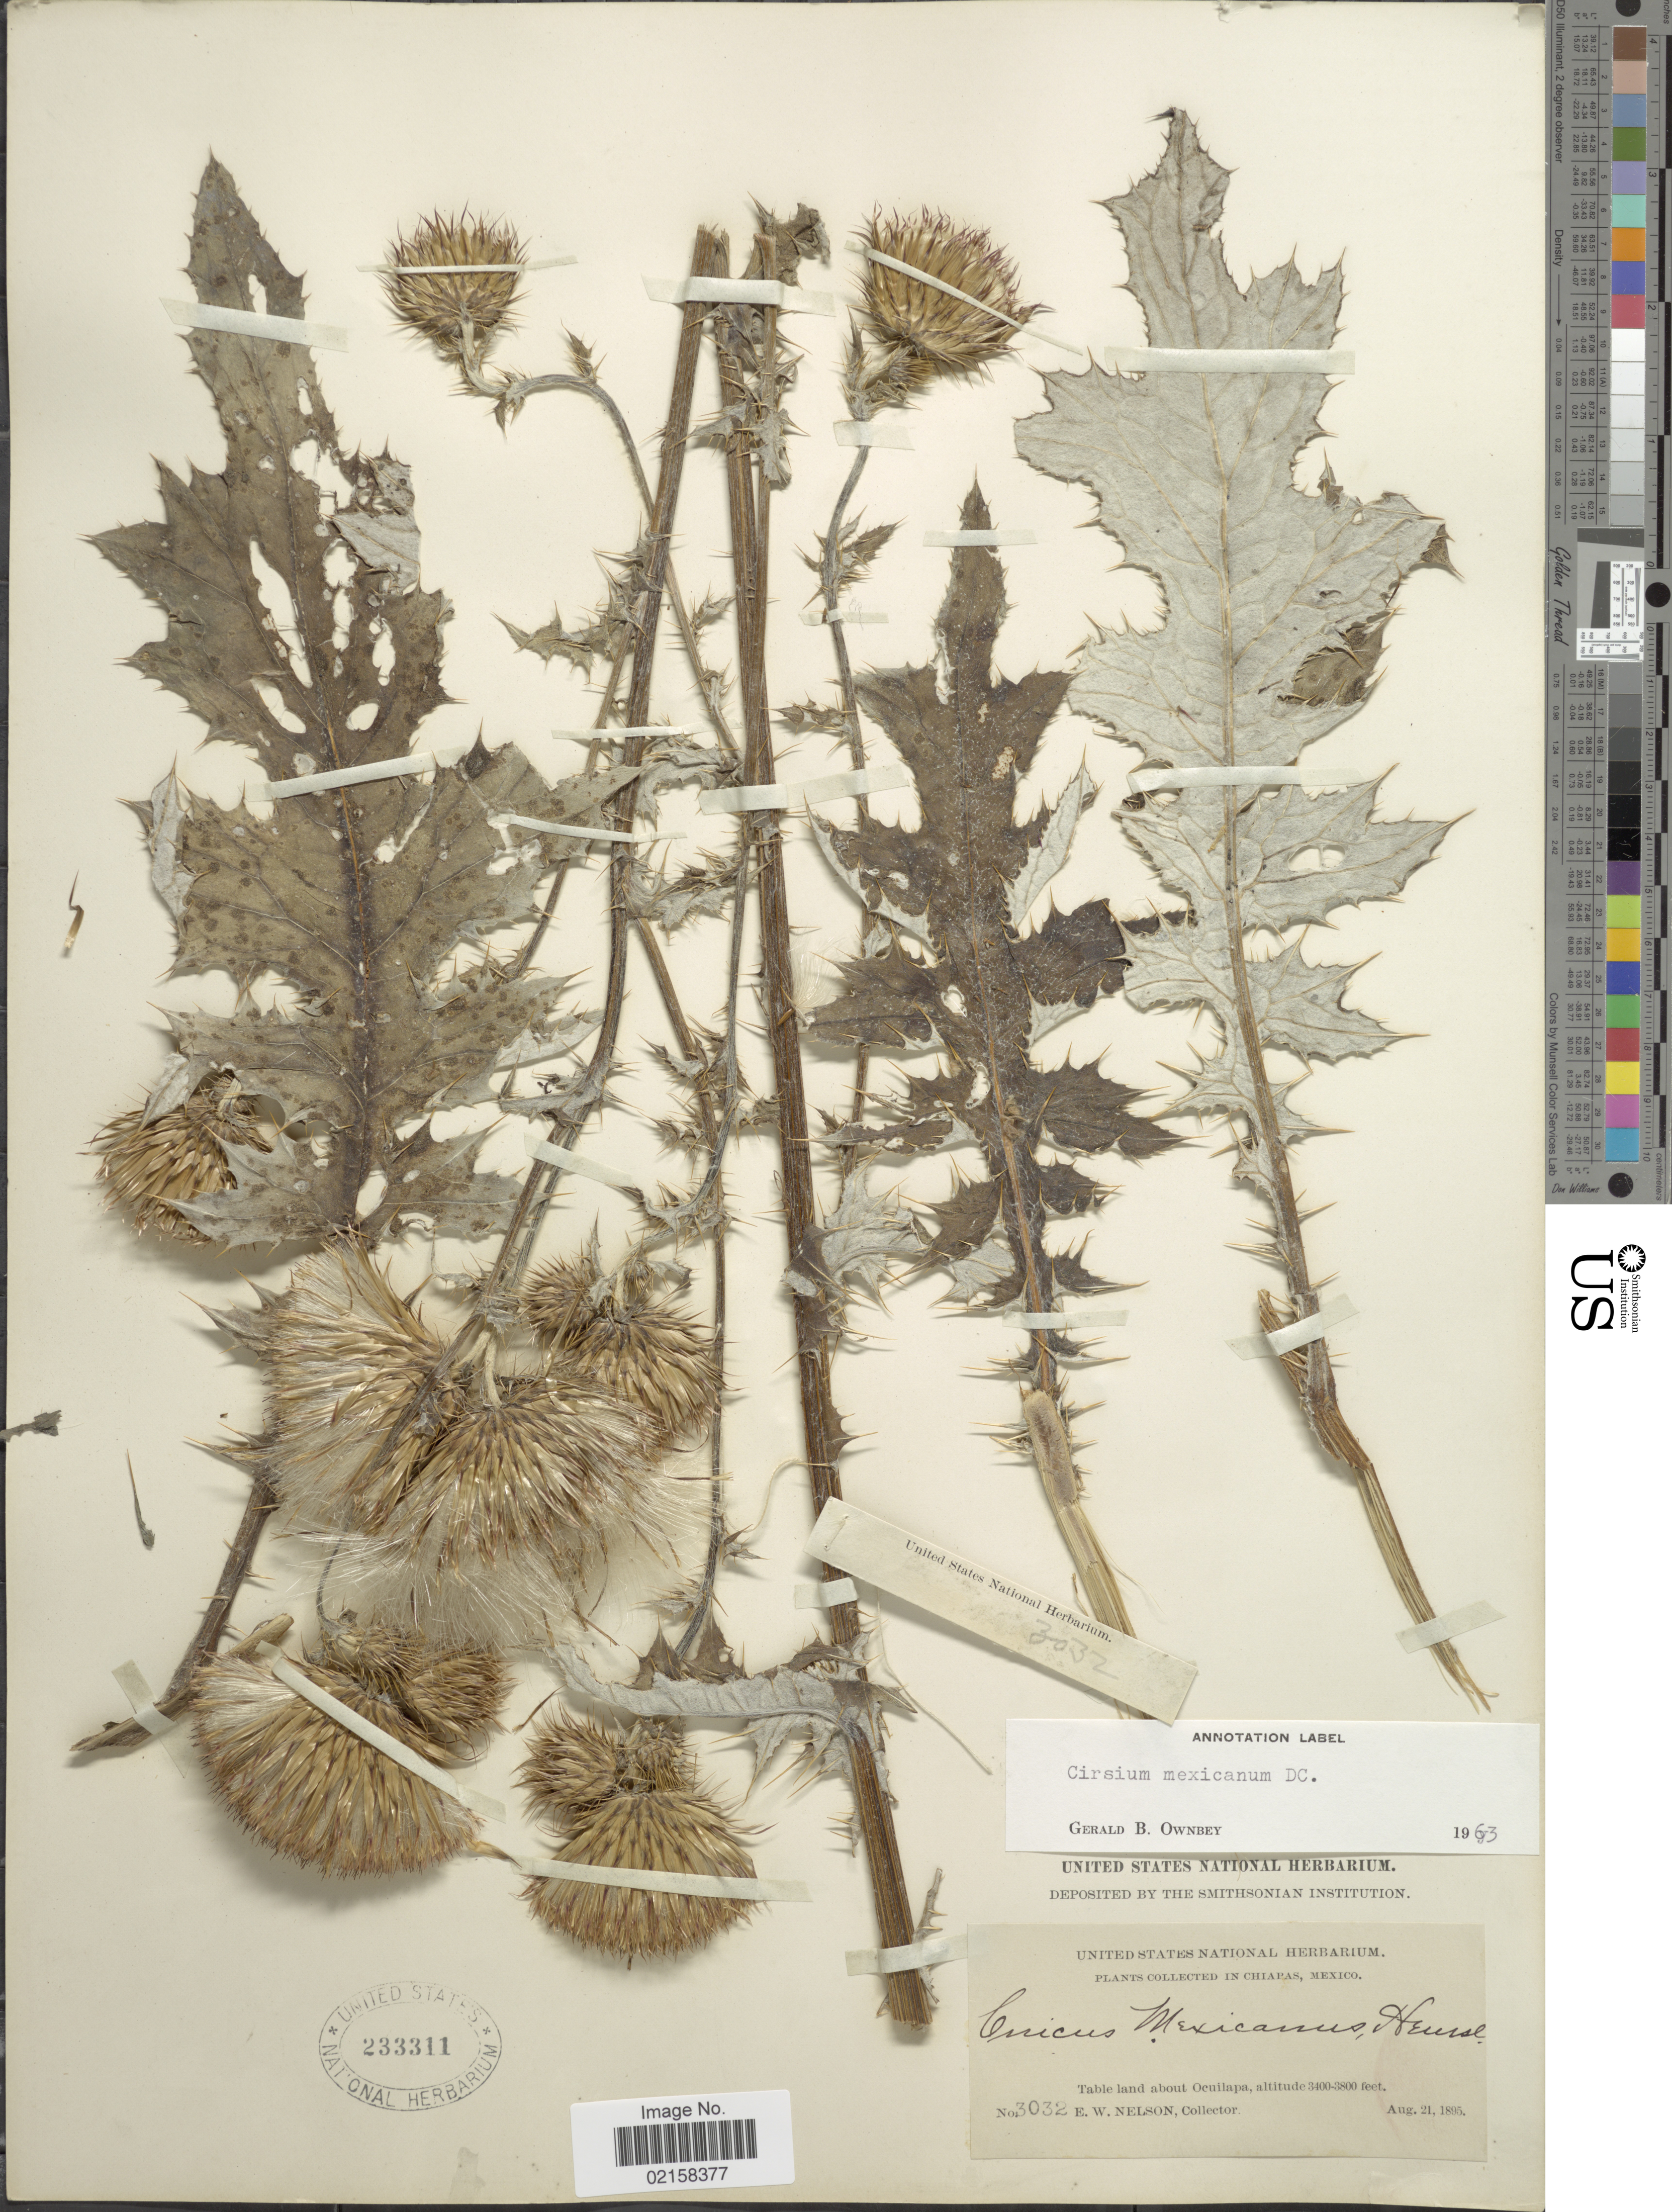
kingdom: Plantae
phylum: Tracheophyta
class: Magnoliopsida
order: Asterales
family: Asteraceae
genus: Cirsium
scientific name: Cirsium mexicanum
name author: DC.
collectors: E. W. Nelson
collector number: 3032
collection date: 1895-08-21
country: Mexico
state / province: Chiapas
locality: Table land about Ocuilapa.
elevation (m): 1036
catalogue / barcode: US 233311